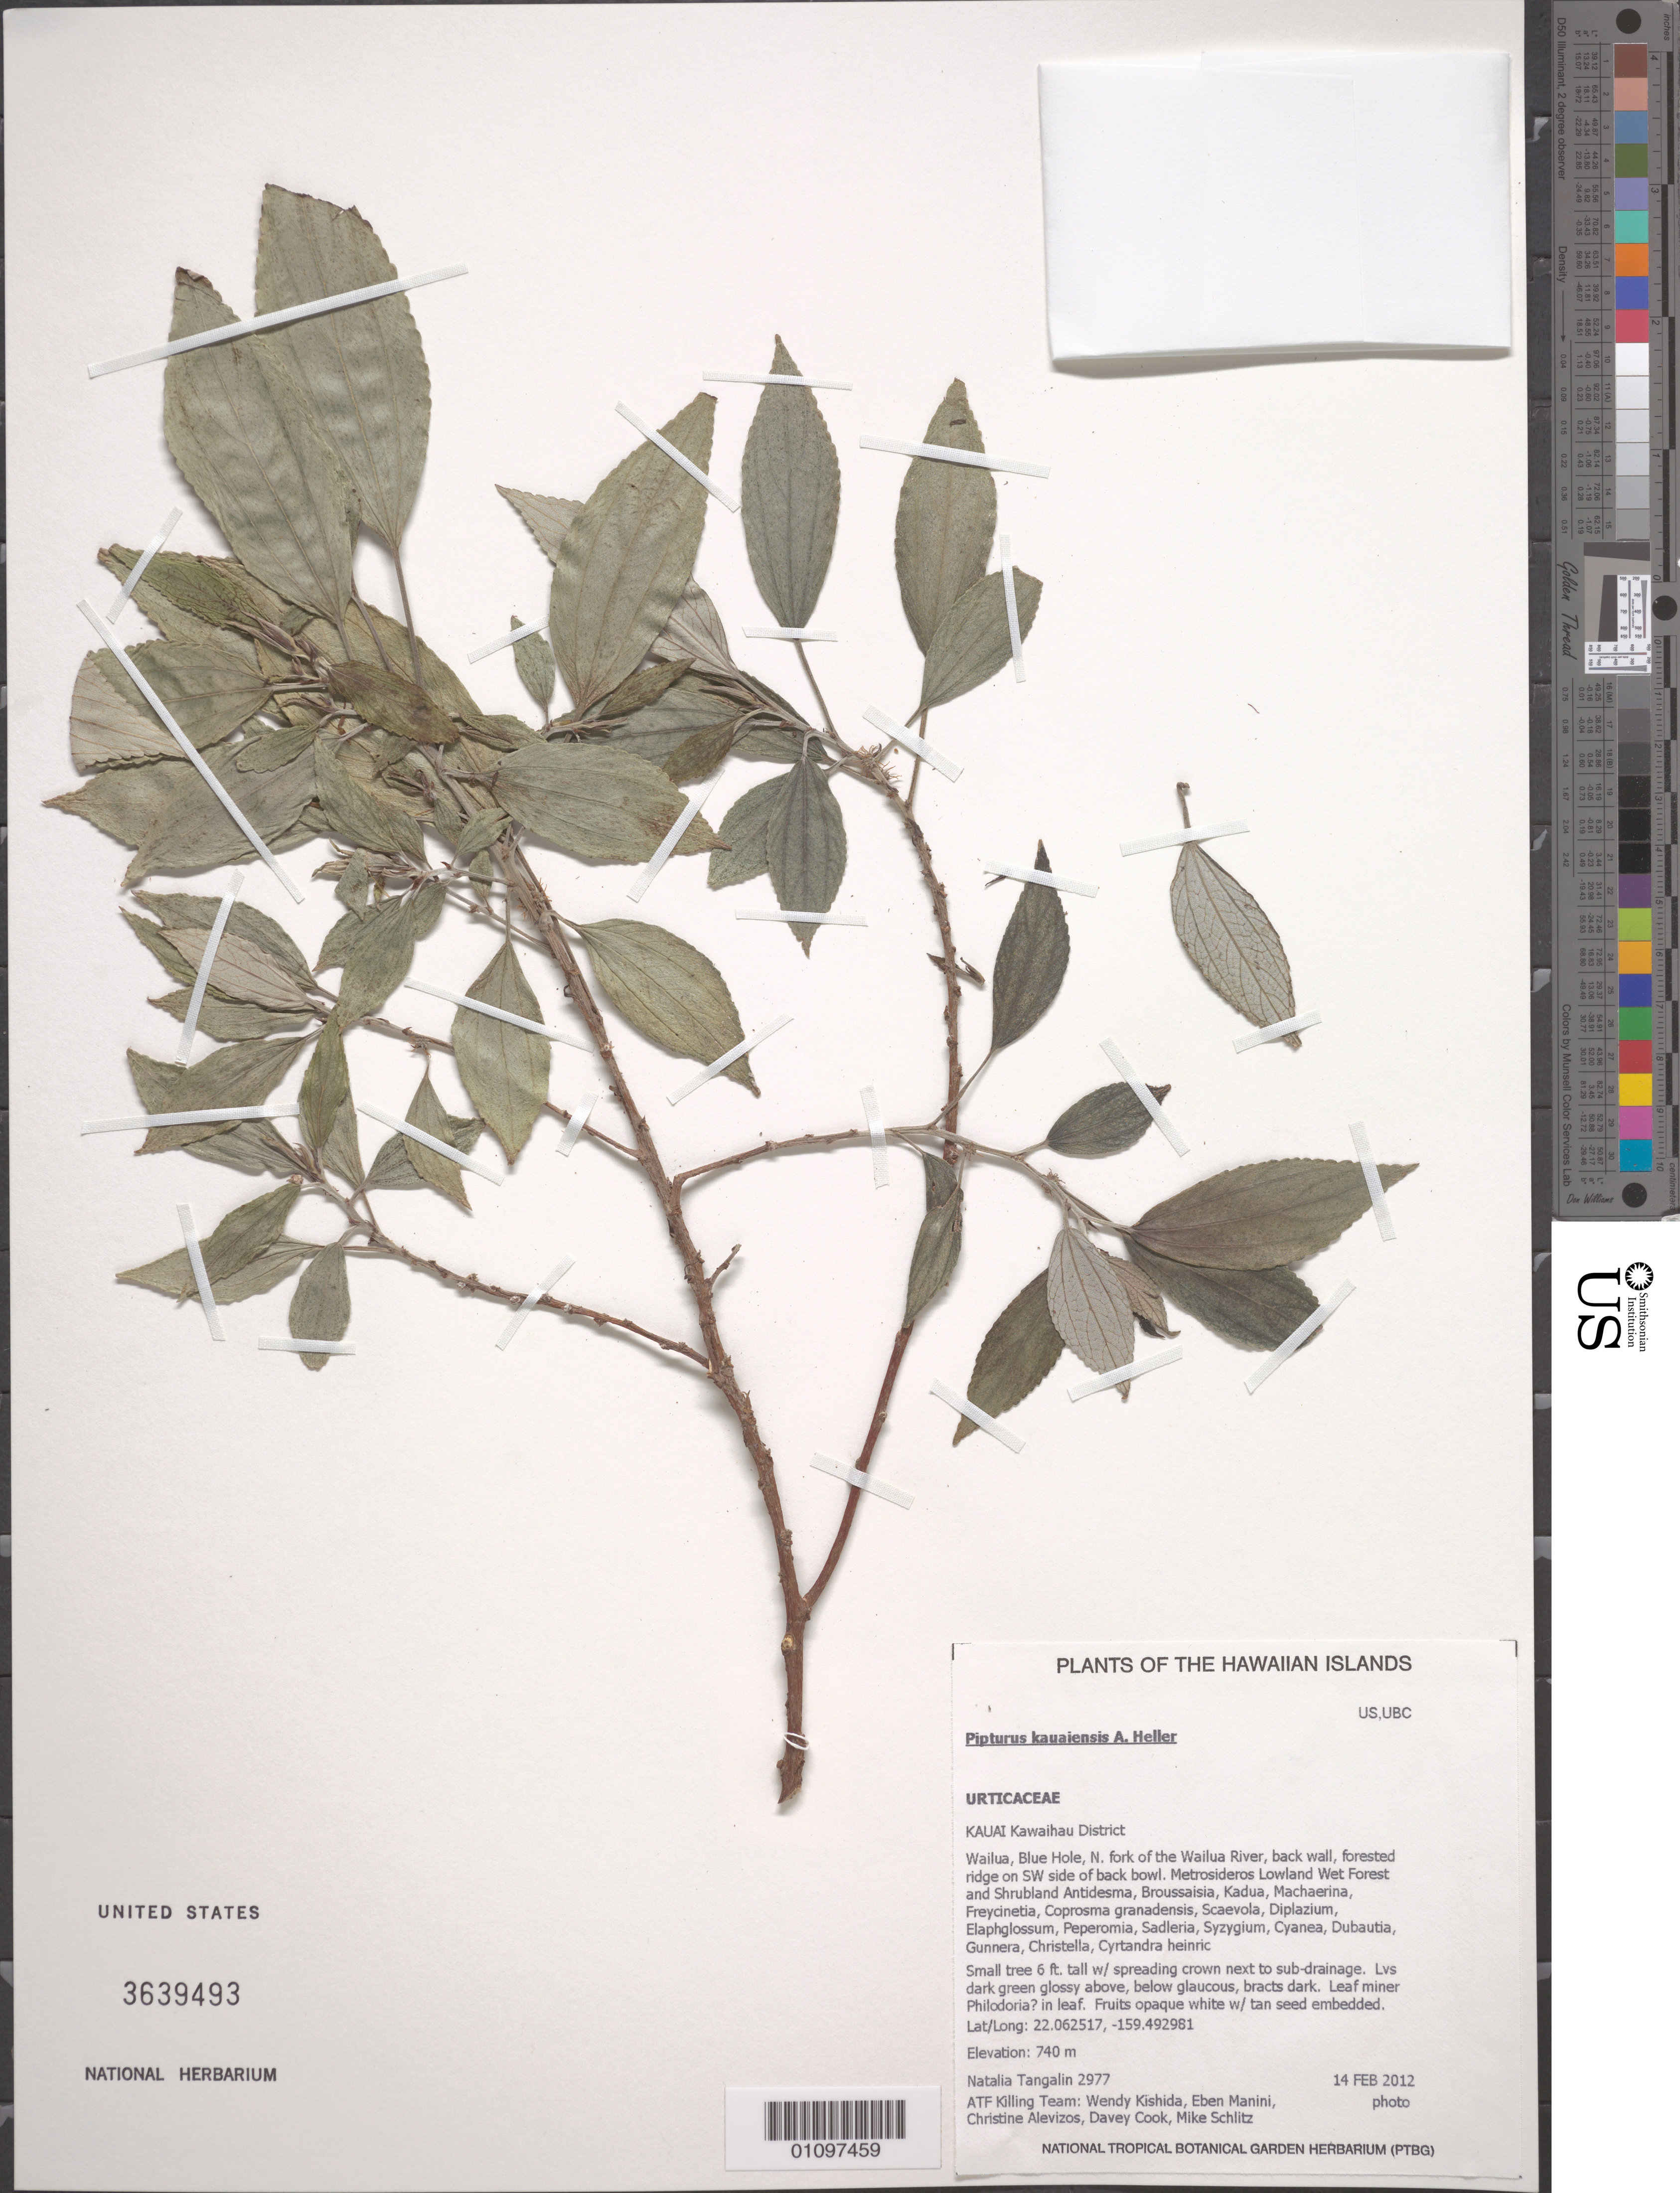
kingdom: Plantae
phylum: Tracheophyta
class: Magnoliopsida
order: Rosales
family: Urticaceae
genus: Pipturus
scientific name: Pipturus kauaiensis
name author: A. Heller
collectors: N. Tangalin & C. Alevizos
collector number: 2977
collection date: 2012-02-14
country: United States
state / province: Hawaii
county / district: Kauai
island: Kaua'i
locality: Kawaihau District, Wailua, Blue Hole, N. fork of the Wailua River, back wall, forested ridge on SW side of back bowl.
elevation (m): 740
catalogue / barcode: US 3639493